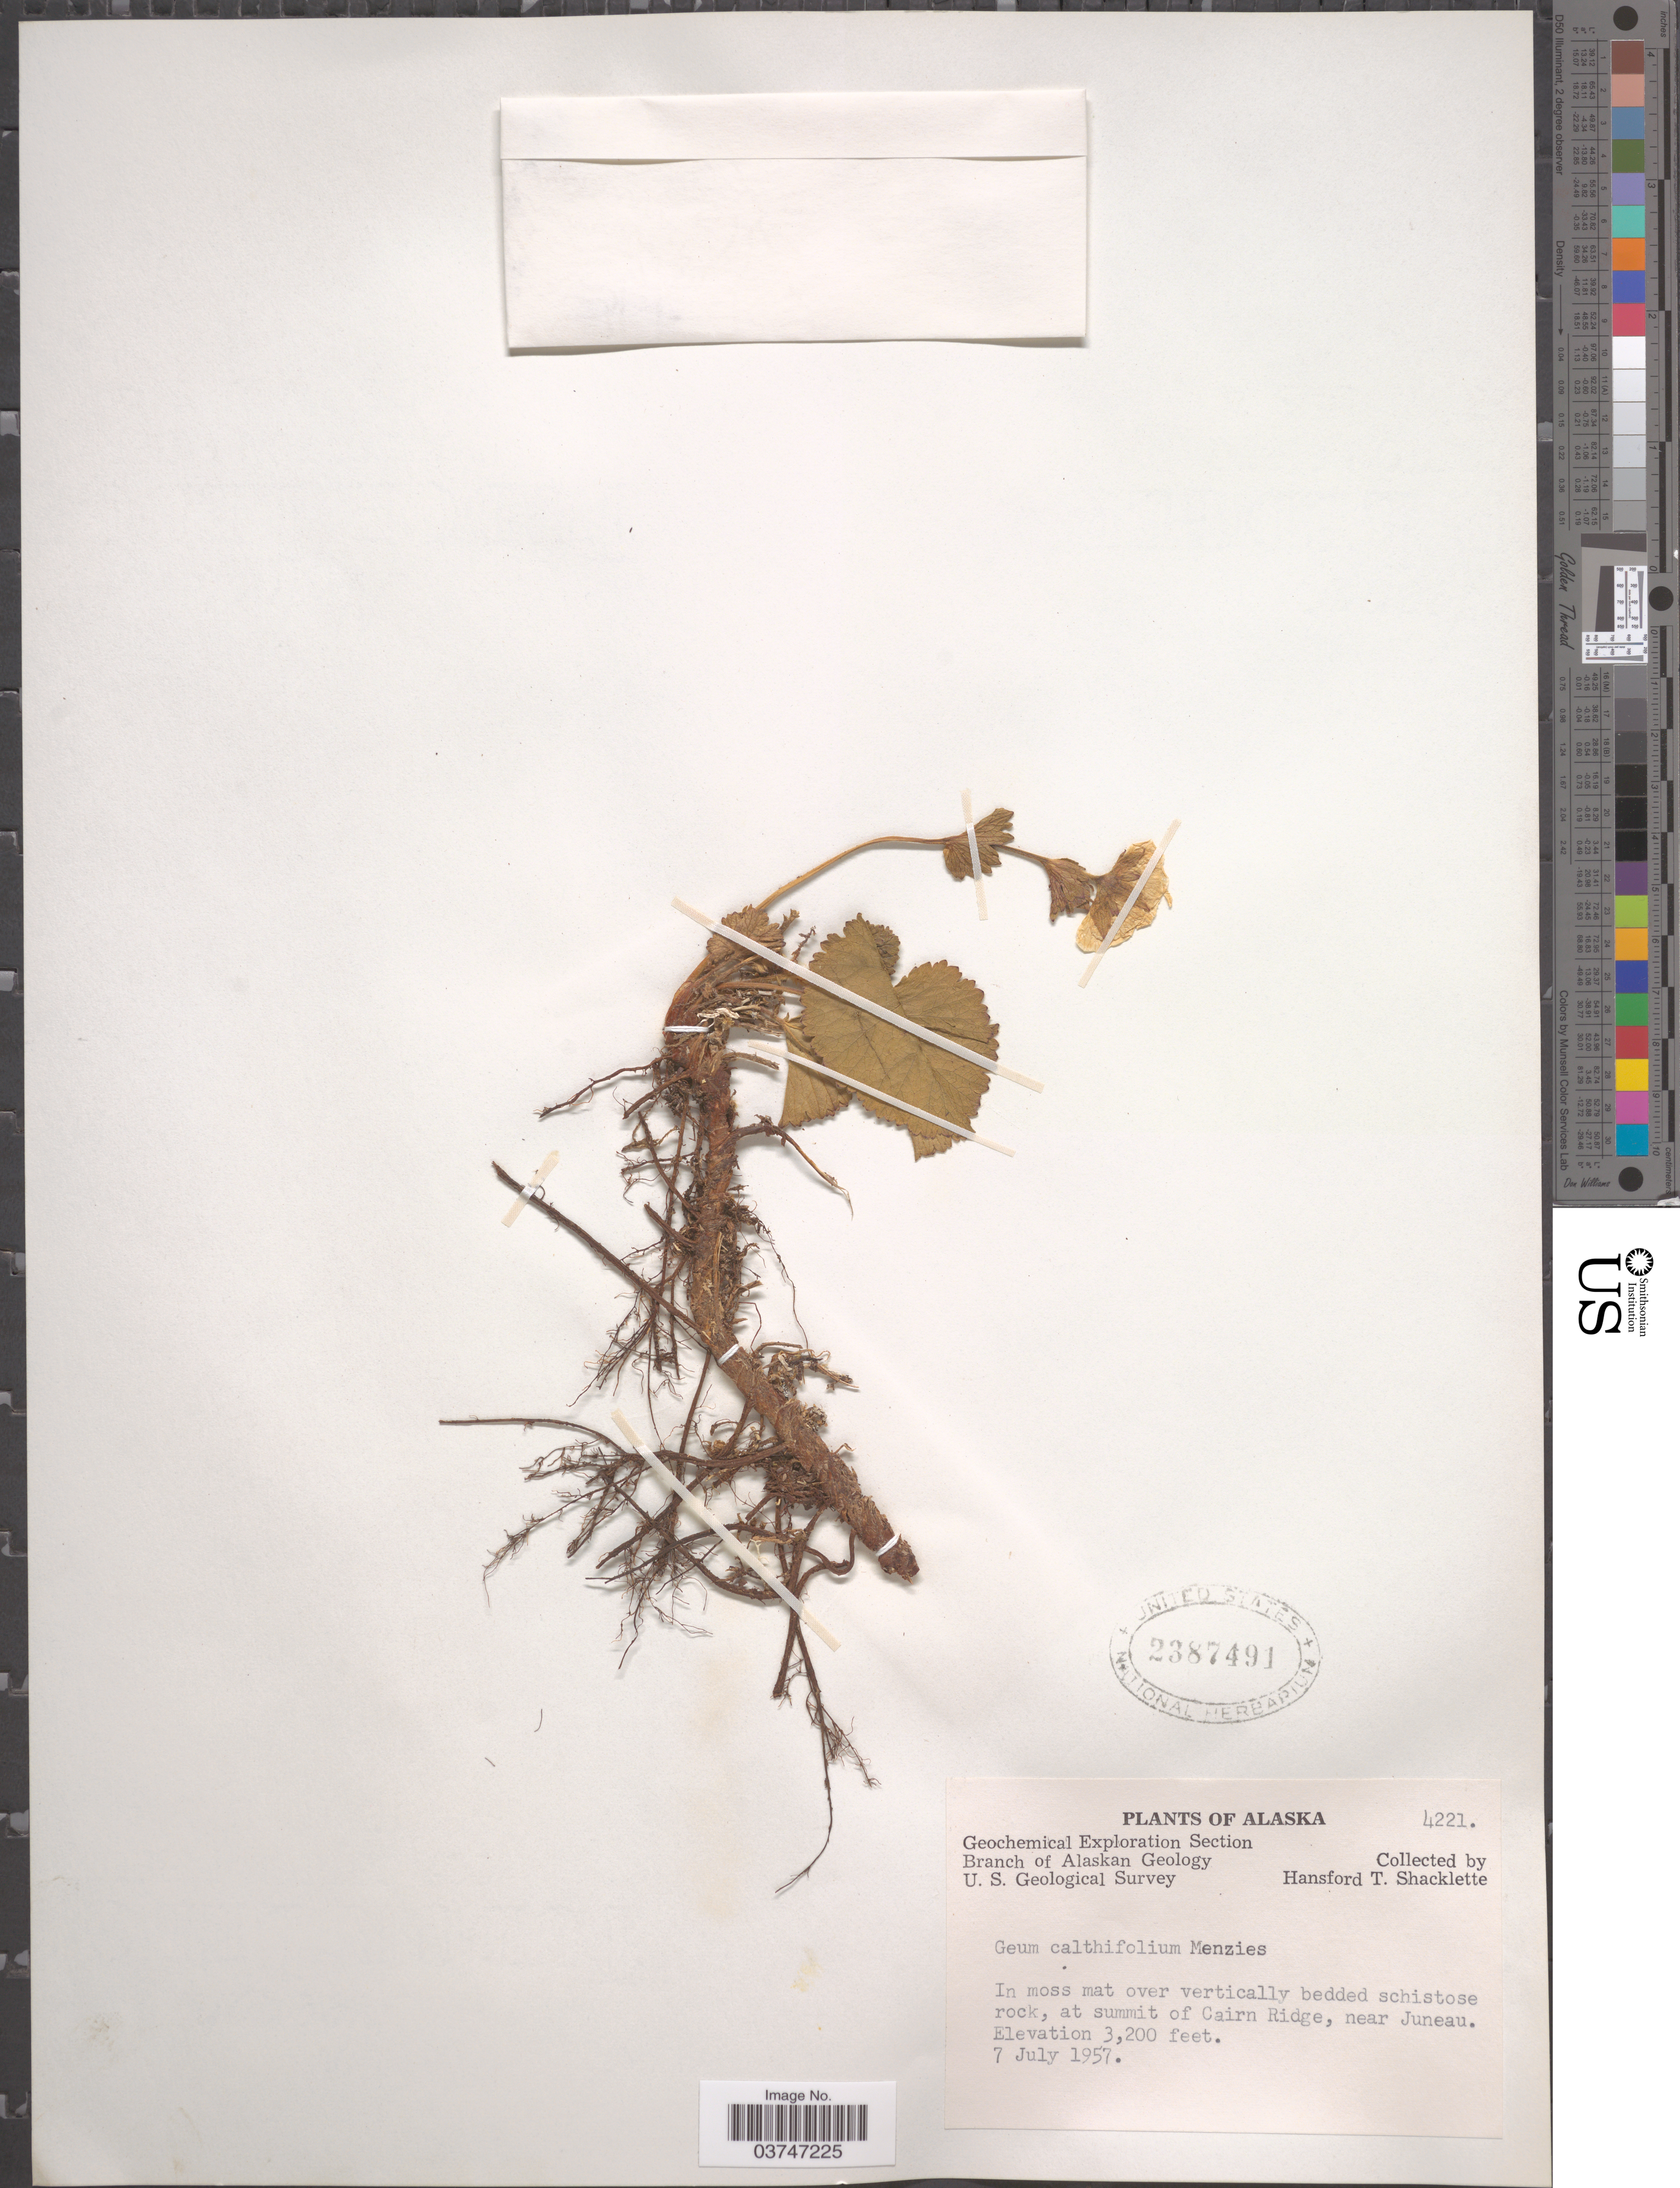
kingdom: Plantae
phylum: Tracheophyta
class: Magnoliopsida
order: Rosales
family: Rosaceae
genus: Geum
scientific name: Geum calthifolium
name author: Menzies ex Sm.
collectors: H. Shacklette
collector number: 4221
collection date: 1957-07-07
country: United States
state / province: Alaska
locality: At summit of Cairn Ridge, near Juneau.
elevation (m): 975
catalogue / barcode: US 2387491